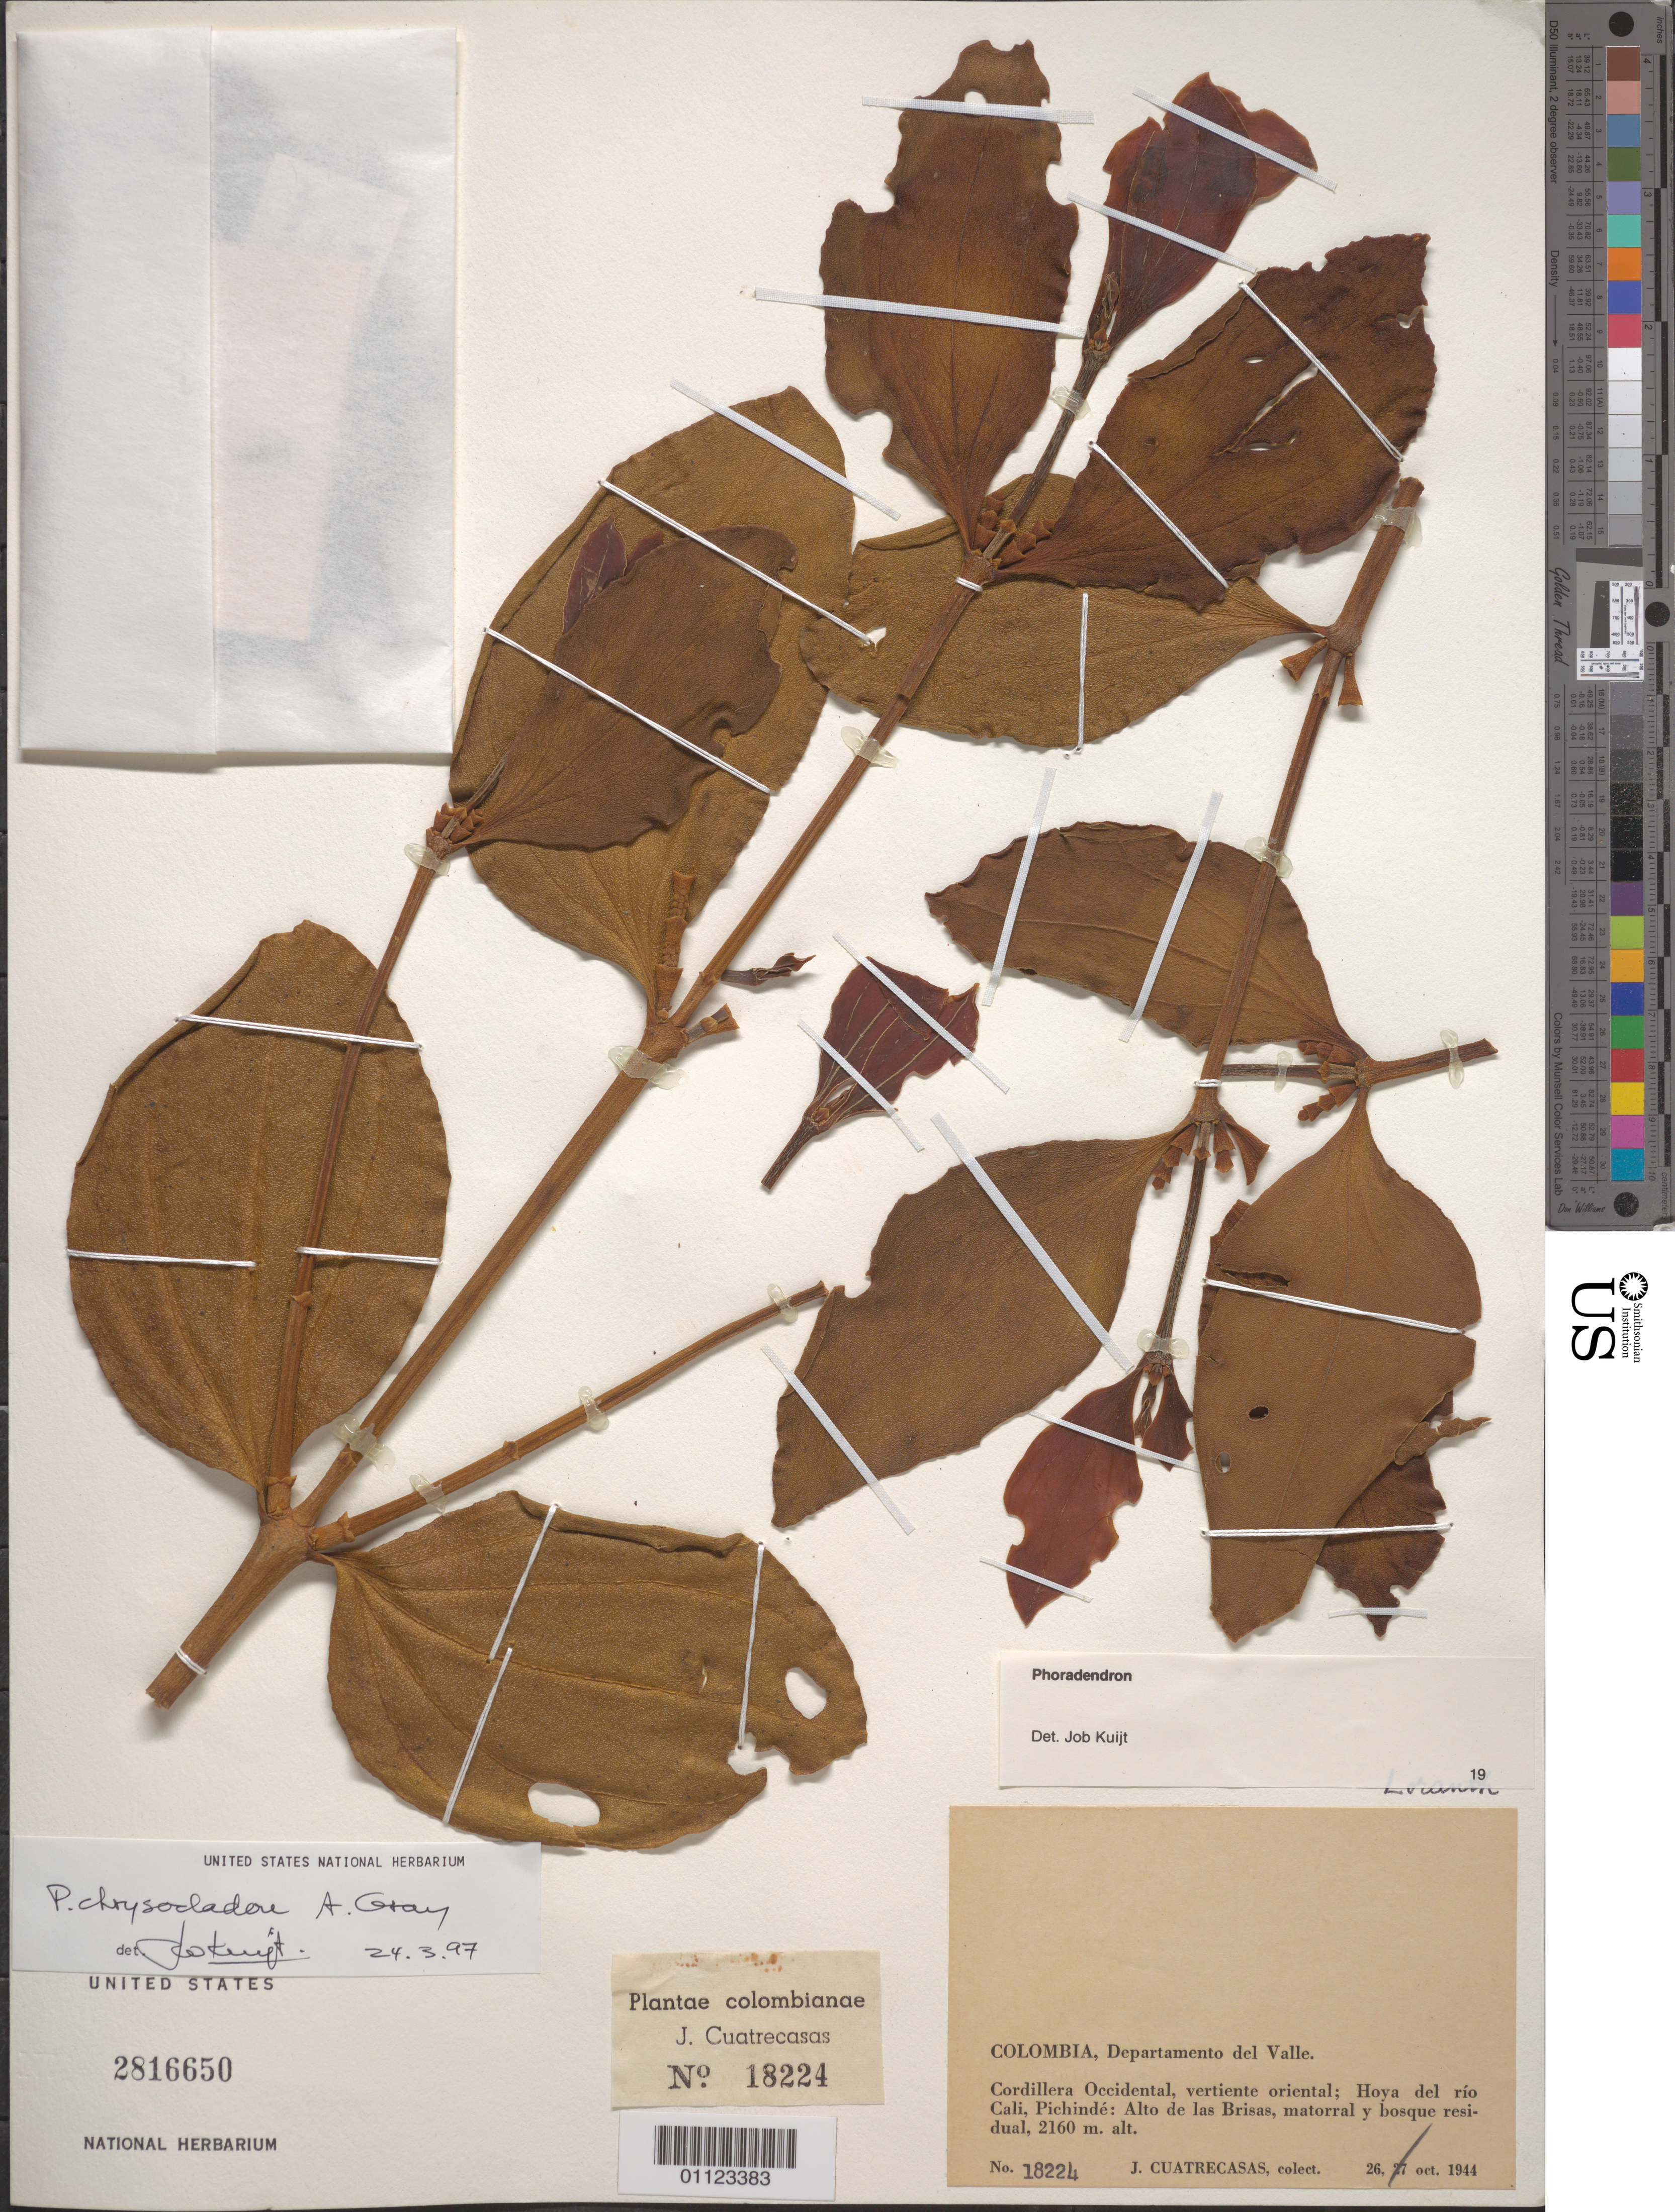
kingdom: Plantae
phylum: Tracheophyta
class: Magnoliopsida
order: Santalales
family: Viscaceae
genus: Phoradendron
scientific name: Phoradendron chrysocladon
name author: A. Gray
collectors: J. Cuatrecasas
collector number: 18224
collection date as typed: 26 Oct 1944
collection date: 1944-10-26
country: Colombia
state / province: Valle del Cauca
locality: Cordillera Occidental; vertiente occidental: Hoya del río Cali, Pichindé: Alto del las Brisas.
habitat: Matorral y bosque residual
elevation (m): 2160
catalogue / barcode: US 2816650